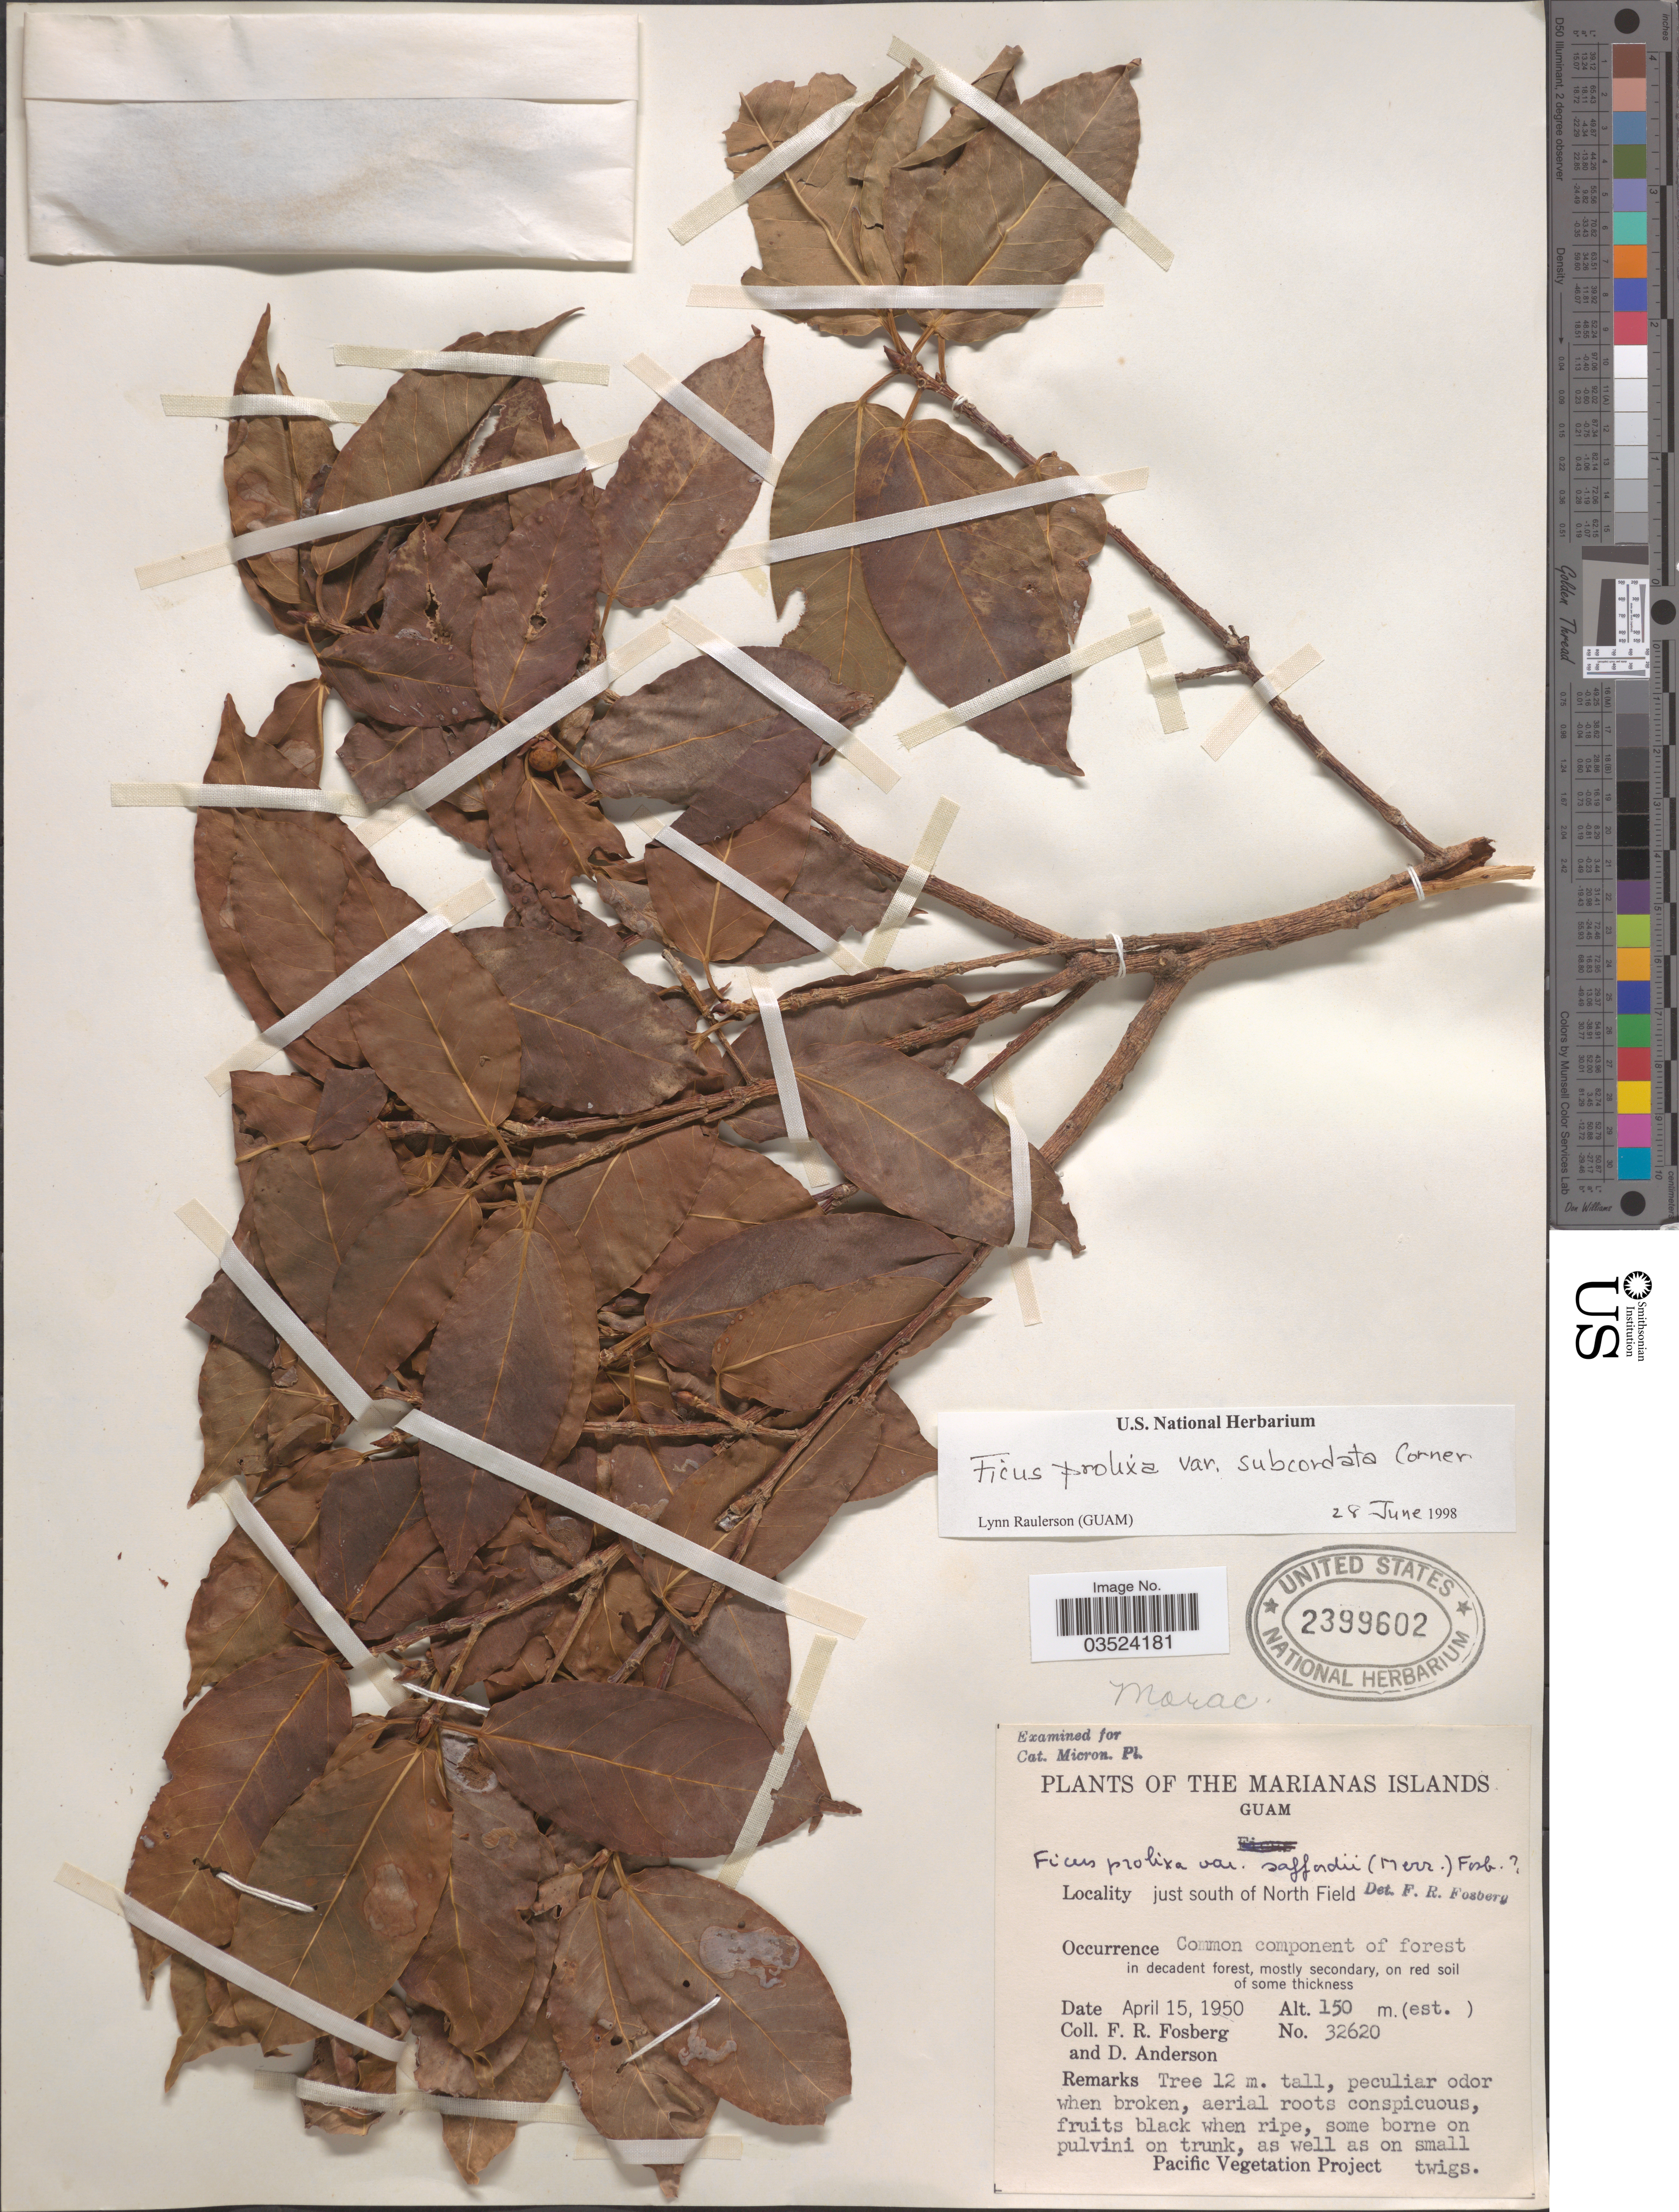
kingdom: Plantae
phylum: Tracheophyta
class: Magnoliopsida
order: Rosales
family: Moraceae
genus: Ficus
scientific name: Ficus prolixa var. subcordata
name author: Corner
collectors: F. R. Fosberg & D. Anderson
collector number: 32620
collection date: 1950-04-15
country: Guam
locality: The Marianas Islands. Just south of North Field.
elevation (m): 150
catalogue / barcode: US 2399602